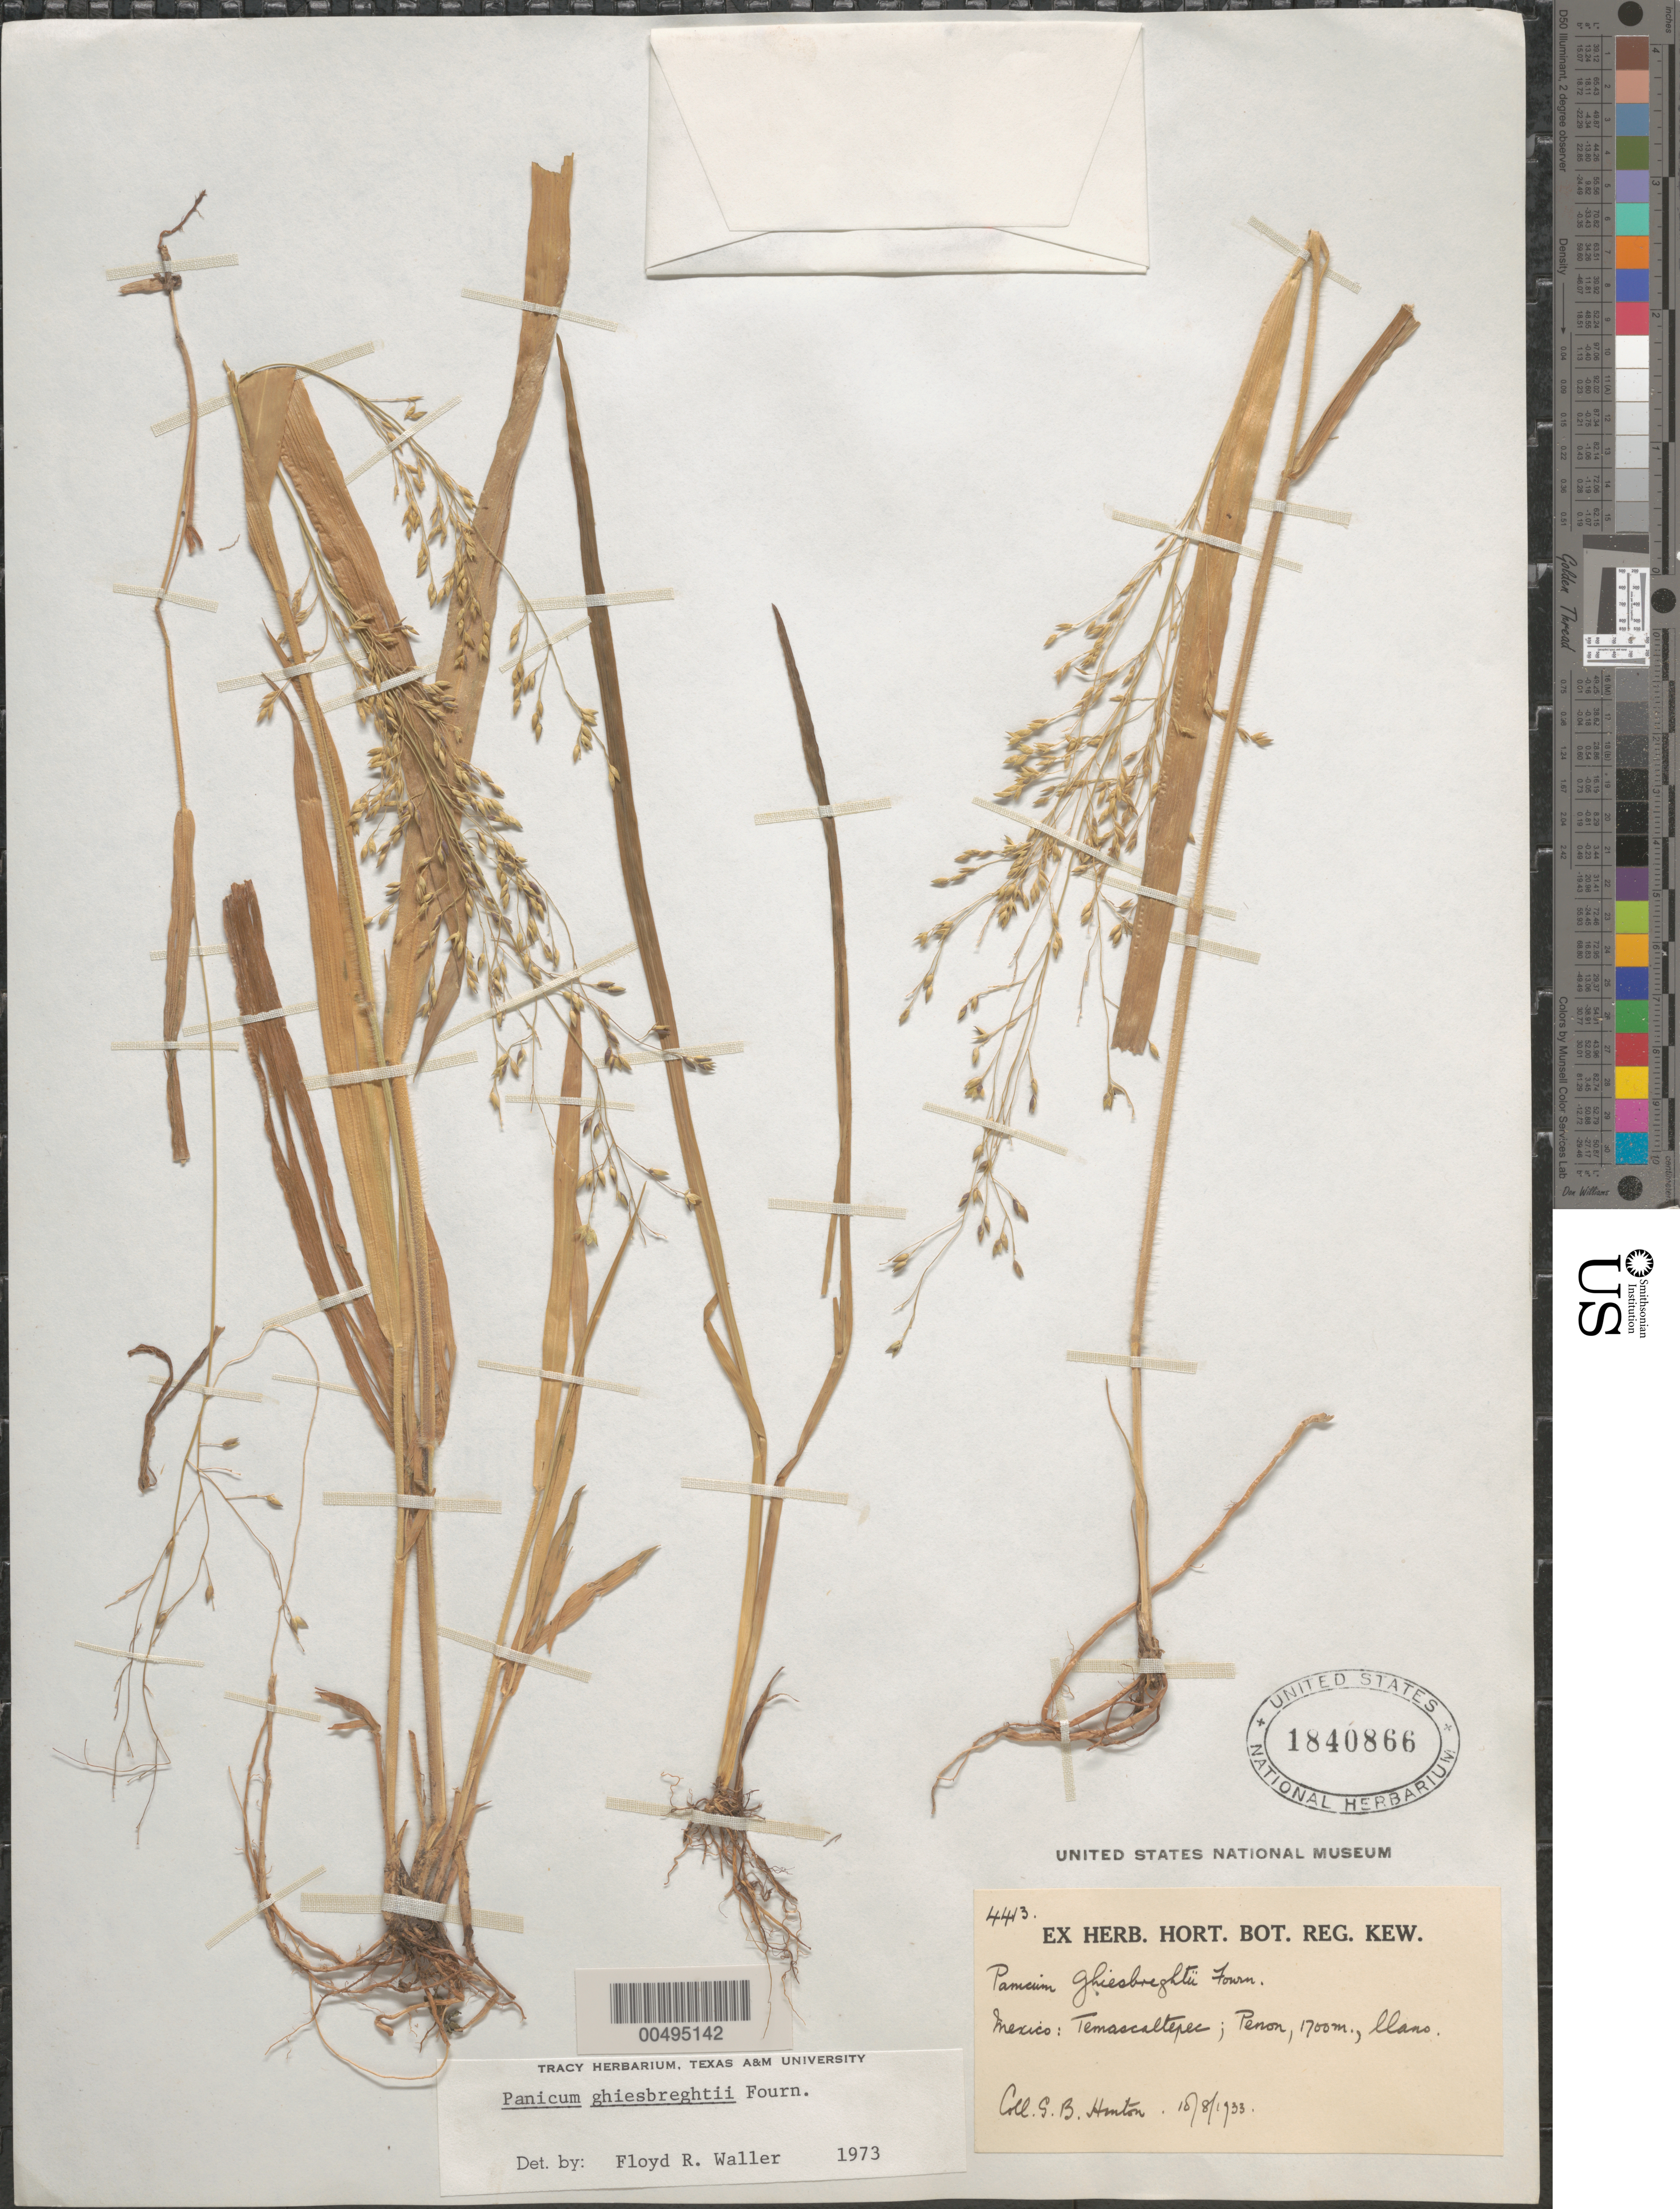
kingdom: Plantae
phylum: Tracheophyta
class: Liliopsida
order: Poales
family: Poaceae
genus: Panicum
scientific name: Panicum ghiesbreghtii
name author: E. Fourn.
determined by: Waller, F. R.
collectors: G. B. Hinton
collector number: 4413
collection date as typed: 10 Aug 1933 or 8 Oct 1933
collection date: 1933-08-10 or 1933-10-08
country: Mexico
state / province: México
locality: Temascaltepec, Penon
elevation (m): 1700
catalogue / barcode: US 1840866